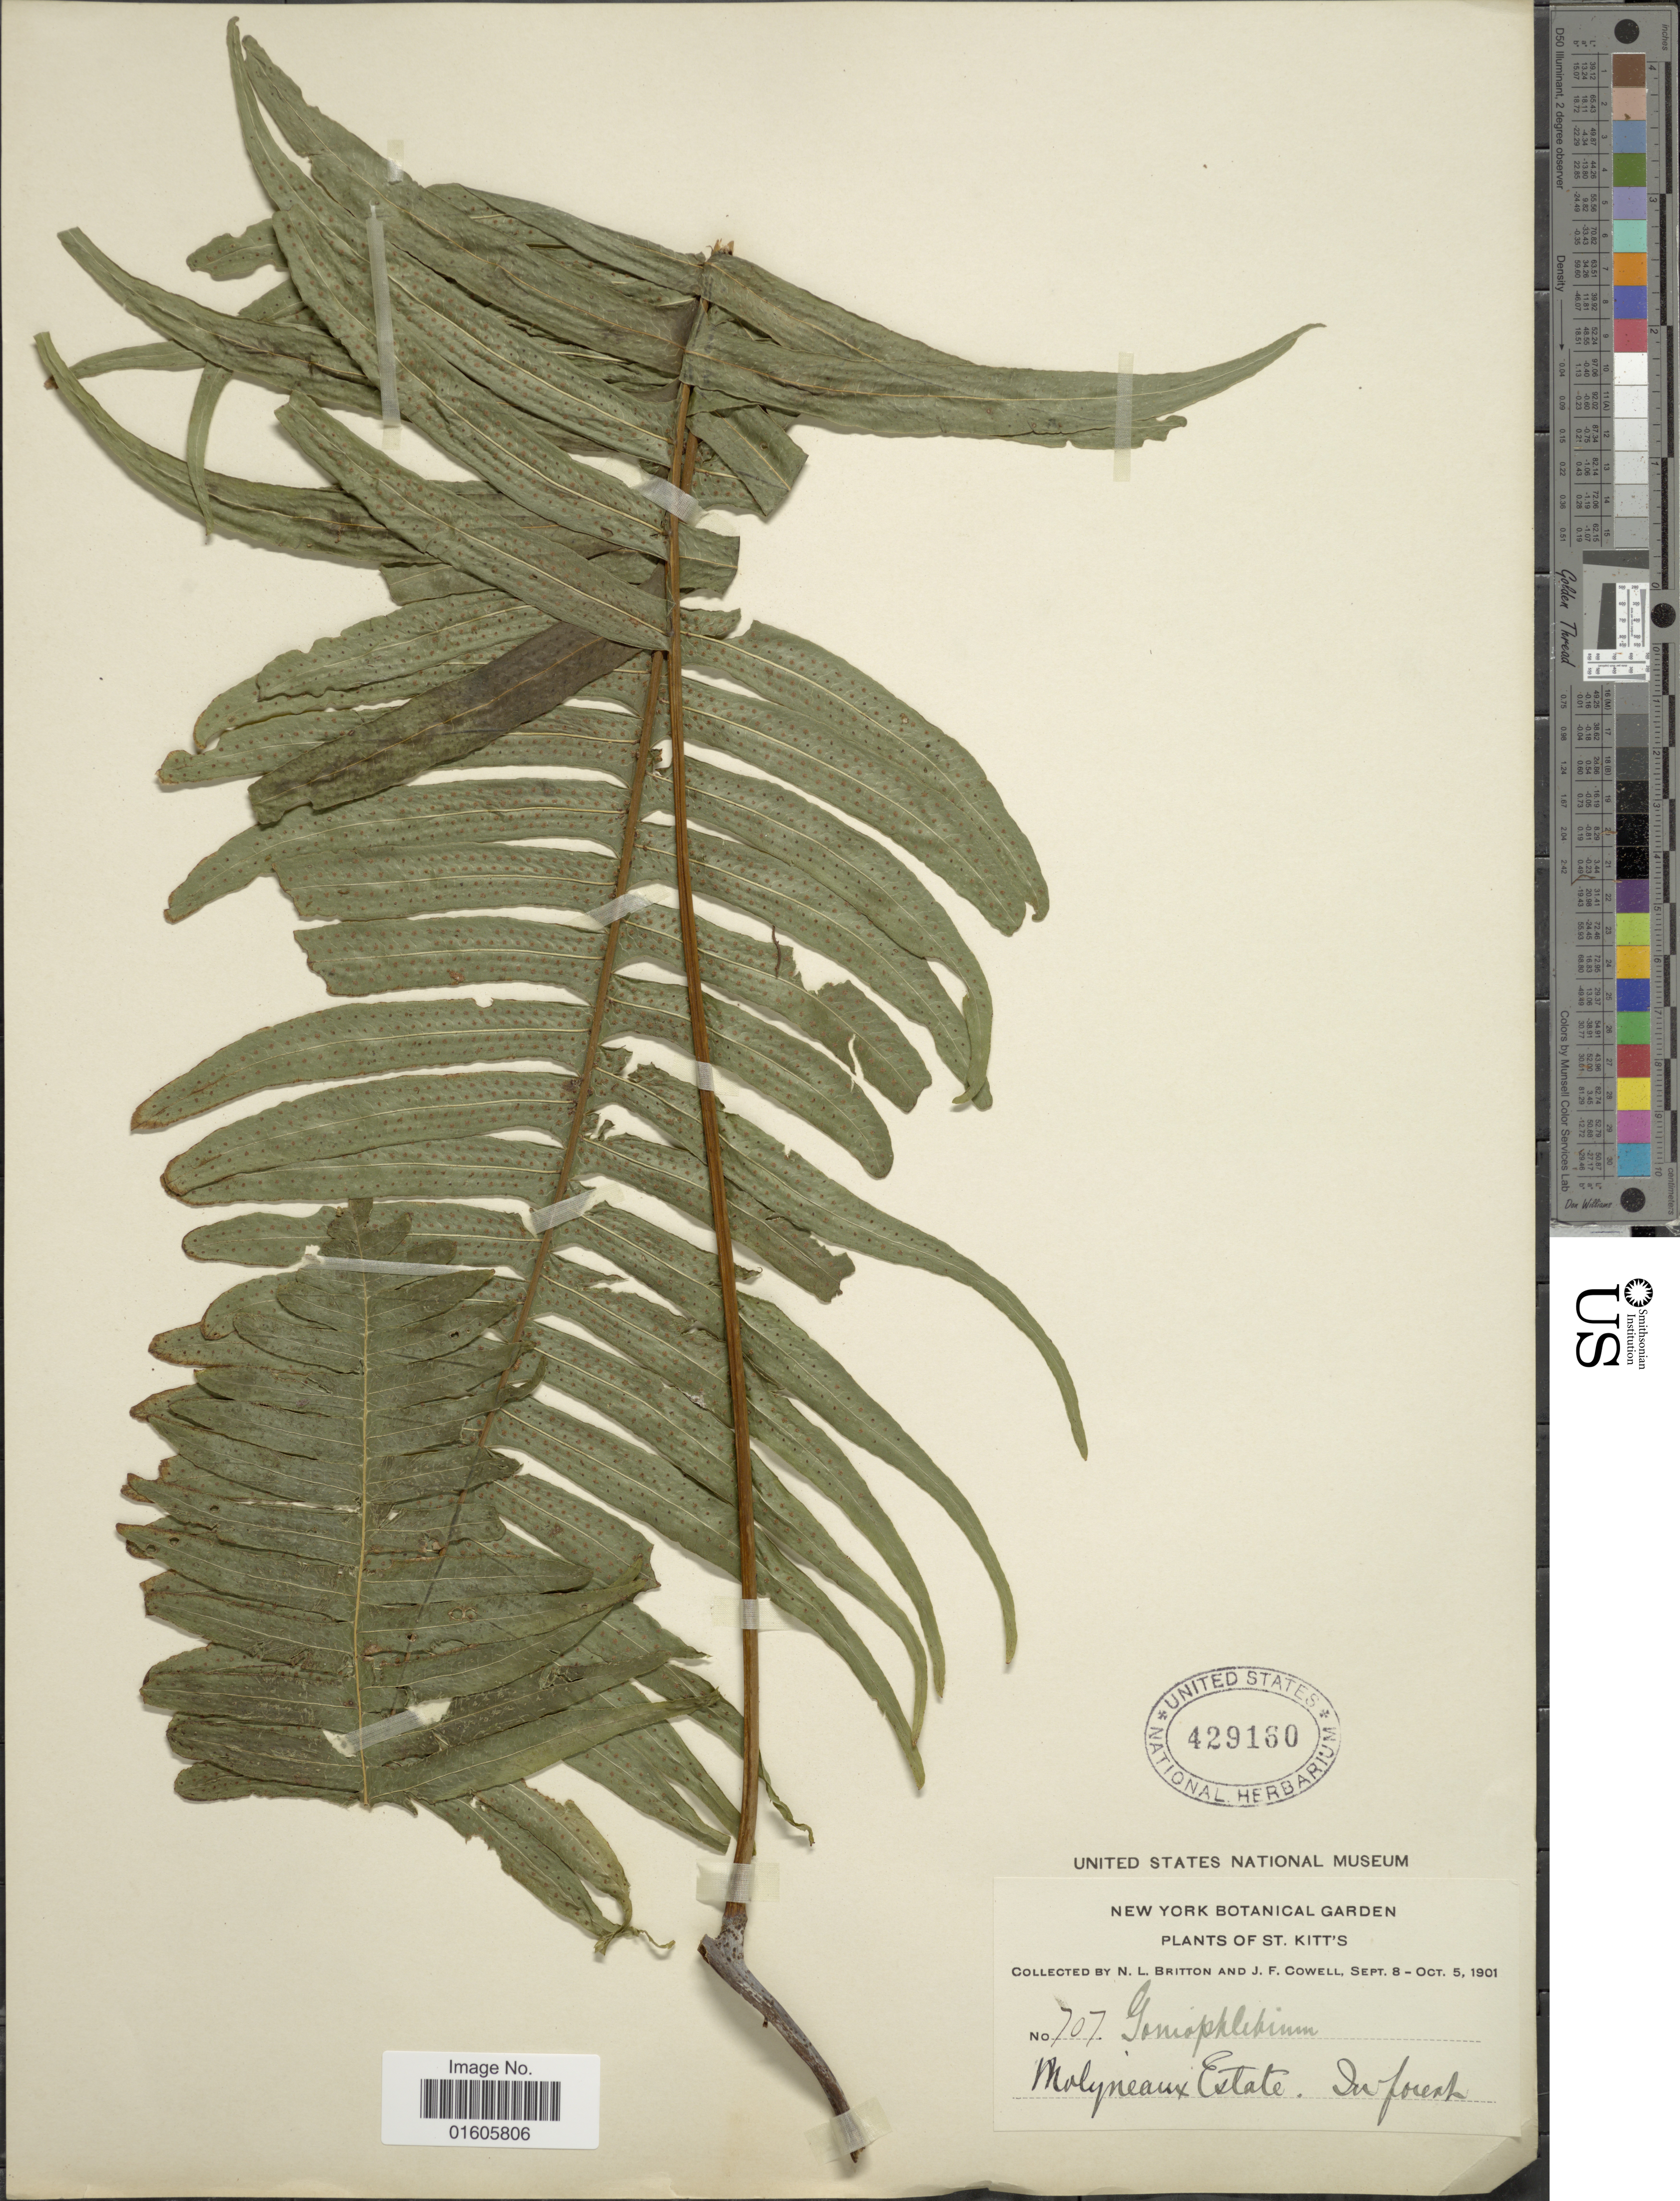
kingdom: Plantae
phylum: Tracheophyta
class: Polypodiopsida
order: Polypodiales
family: Polypodiaceae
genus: Serpocaulon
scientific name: Serpocaulon loriceum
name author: (L.) A.R. Sm.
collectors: N. Britton & J. F. Cowell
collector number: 707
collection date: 1901-09-08/1901-10-05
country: St. Christopher-Nevis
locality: St. Kitt's. Molyneaux Estate.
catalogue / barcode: US 429160